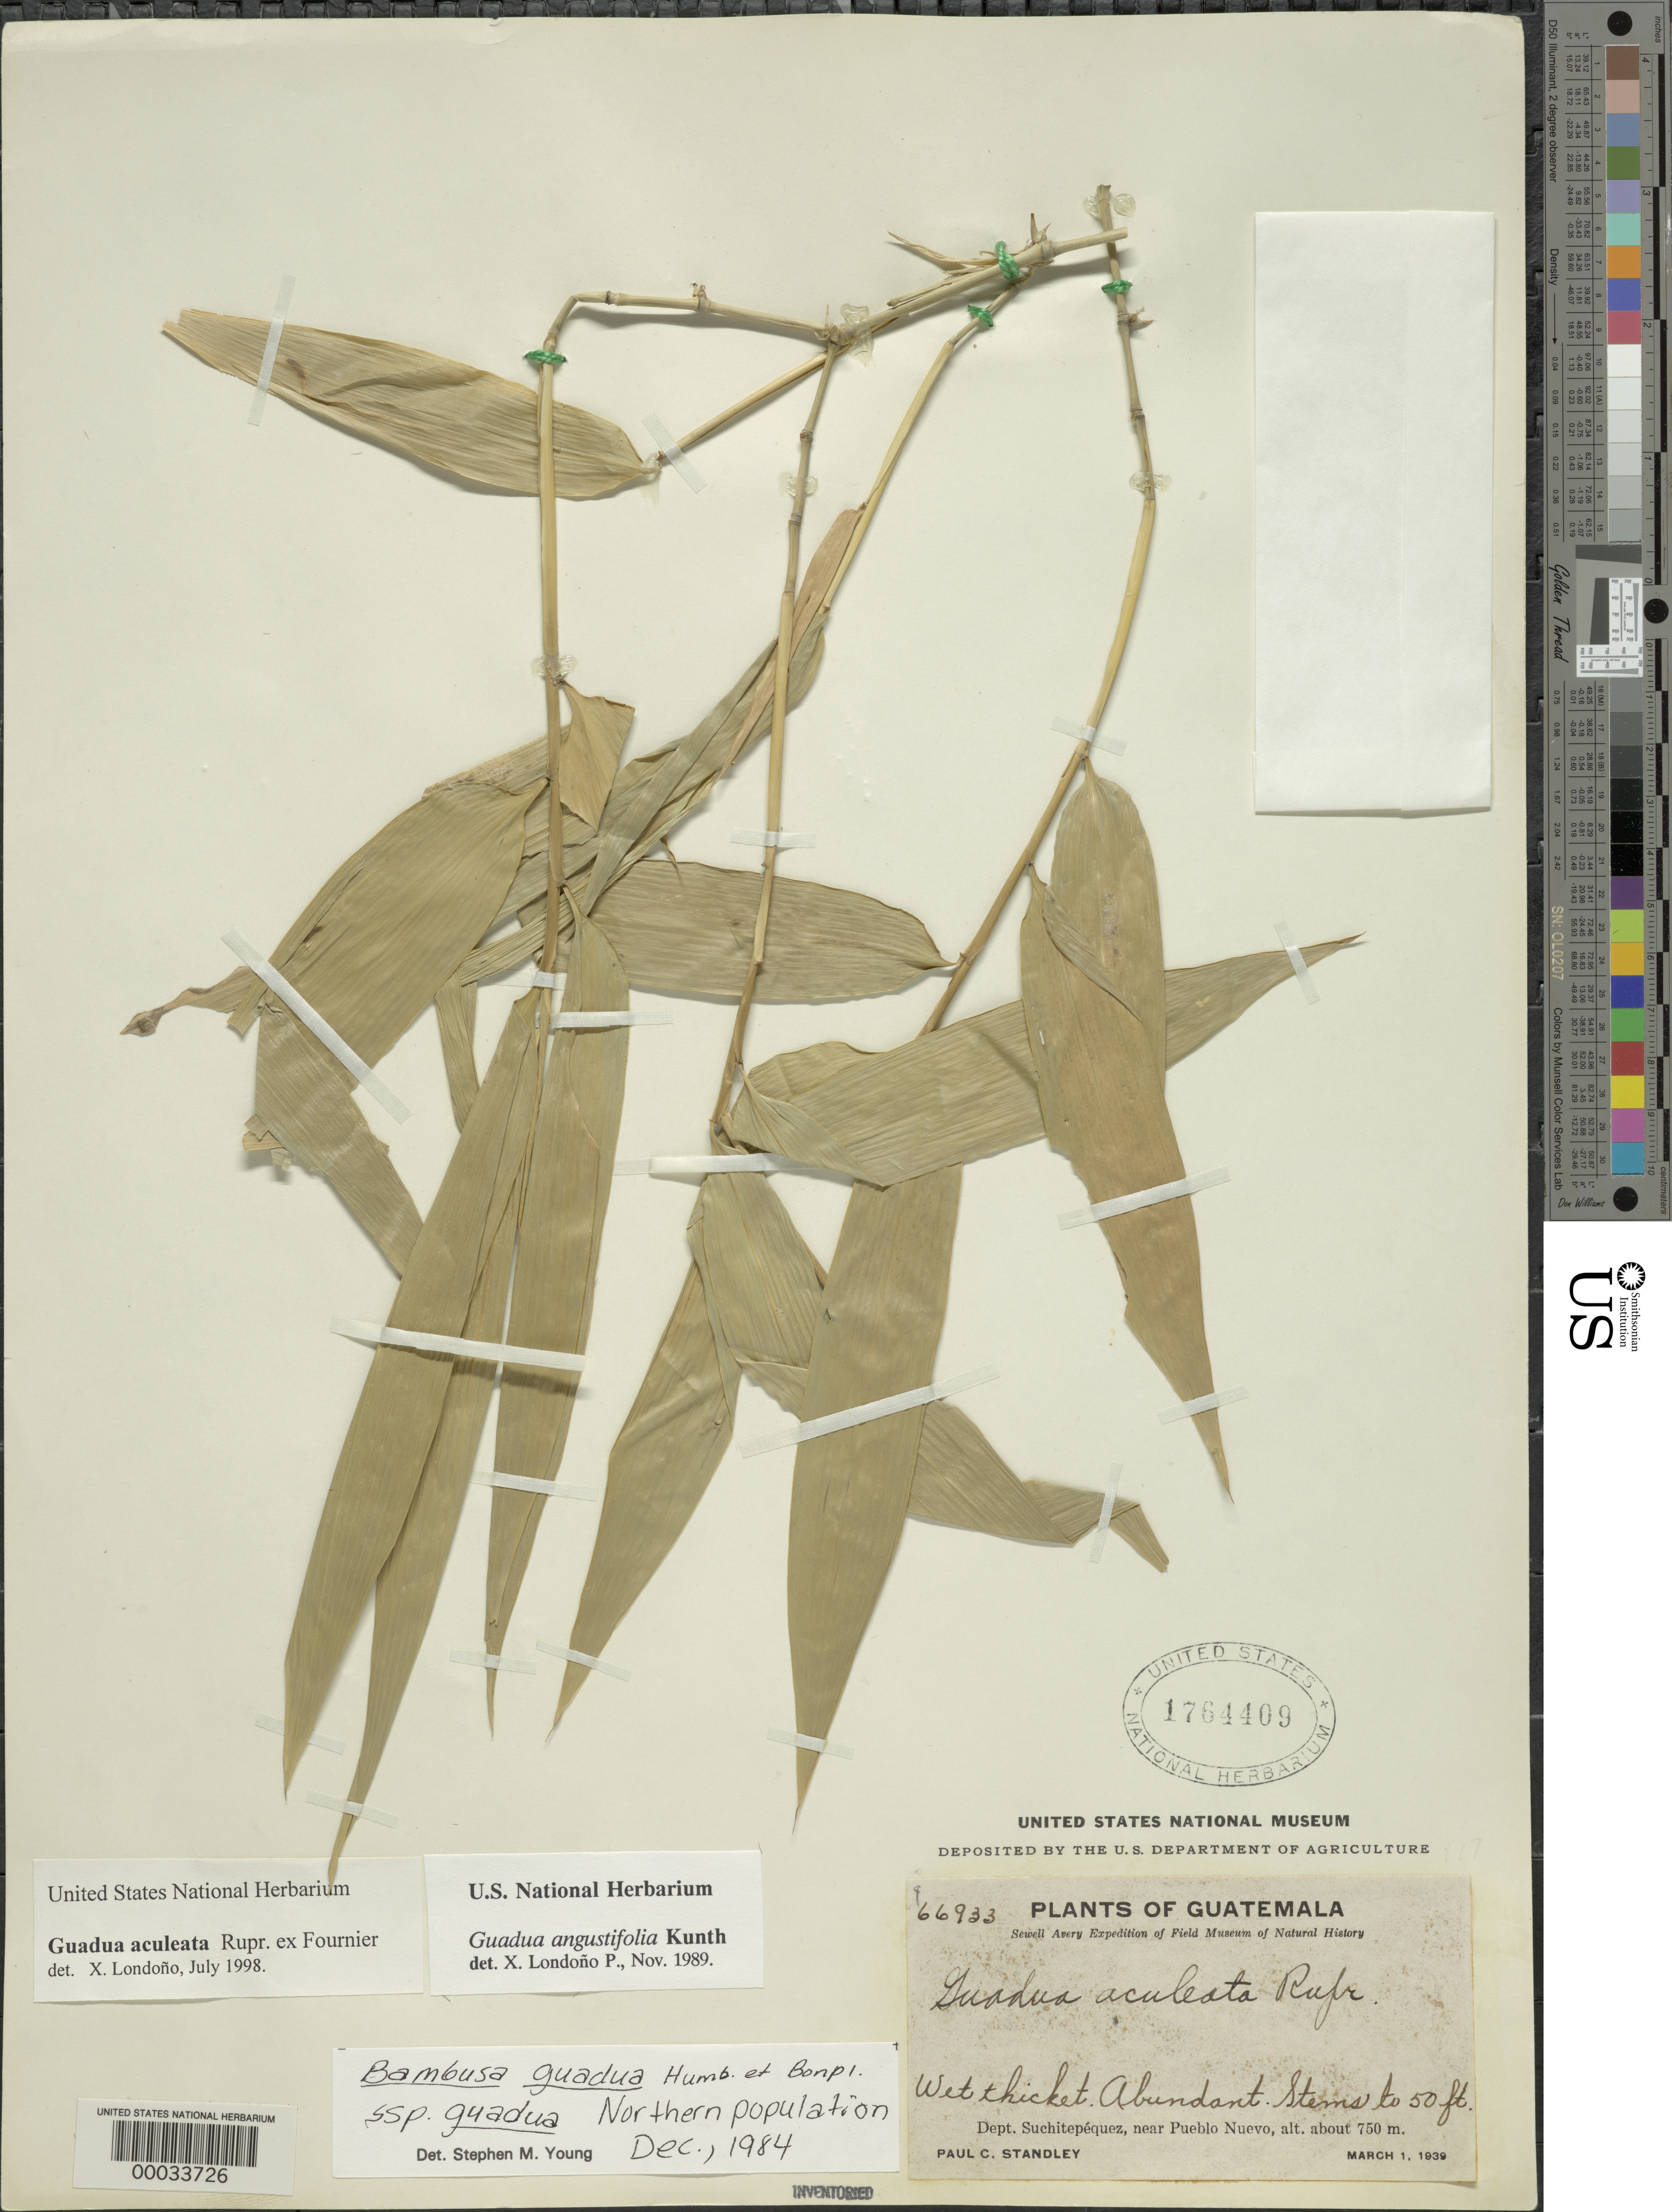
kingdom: Plantae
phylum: Tracheophyta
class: Liliopsida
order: Poales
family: Poaceae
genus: Guadua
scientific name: Guadua aculeata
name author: Rupr. ex E. Fourn.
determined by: Londoño, X., (TULV), Jardin Botanico "Juan Maria Cespedes"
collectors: P. C. Standley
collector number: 66933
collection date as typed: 01 Mar 1939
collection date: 1939-03-01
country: Guatemala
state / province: Suchitepéquez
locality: Pueblo Nuevo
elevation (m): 750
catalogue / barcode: US 1764409